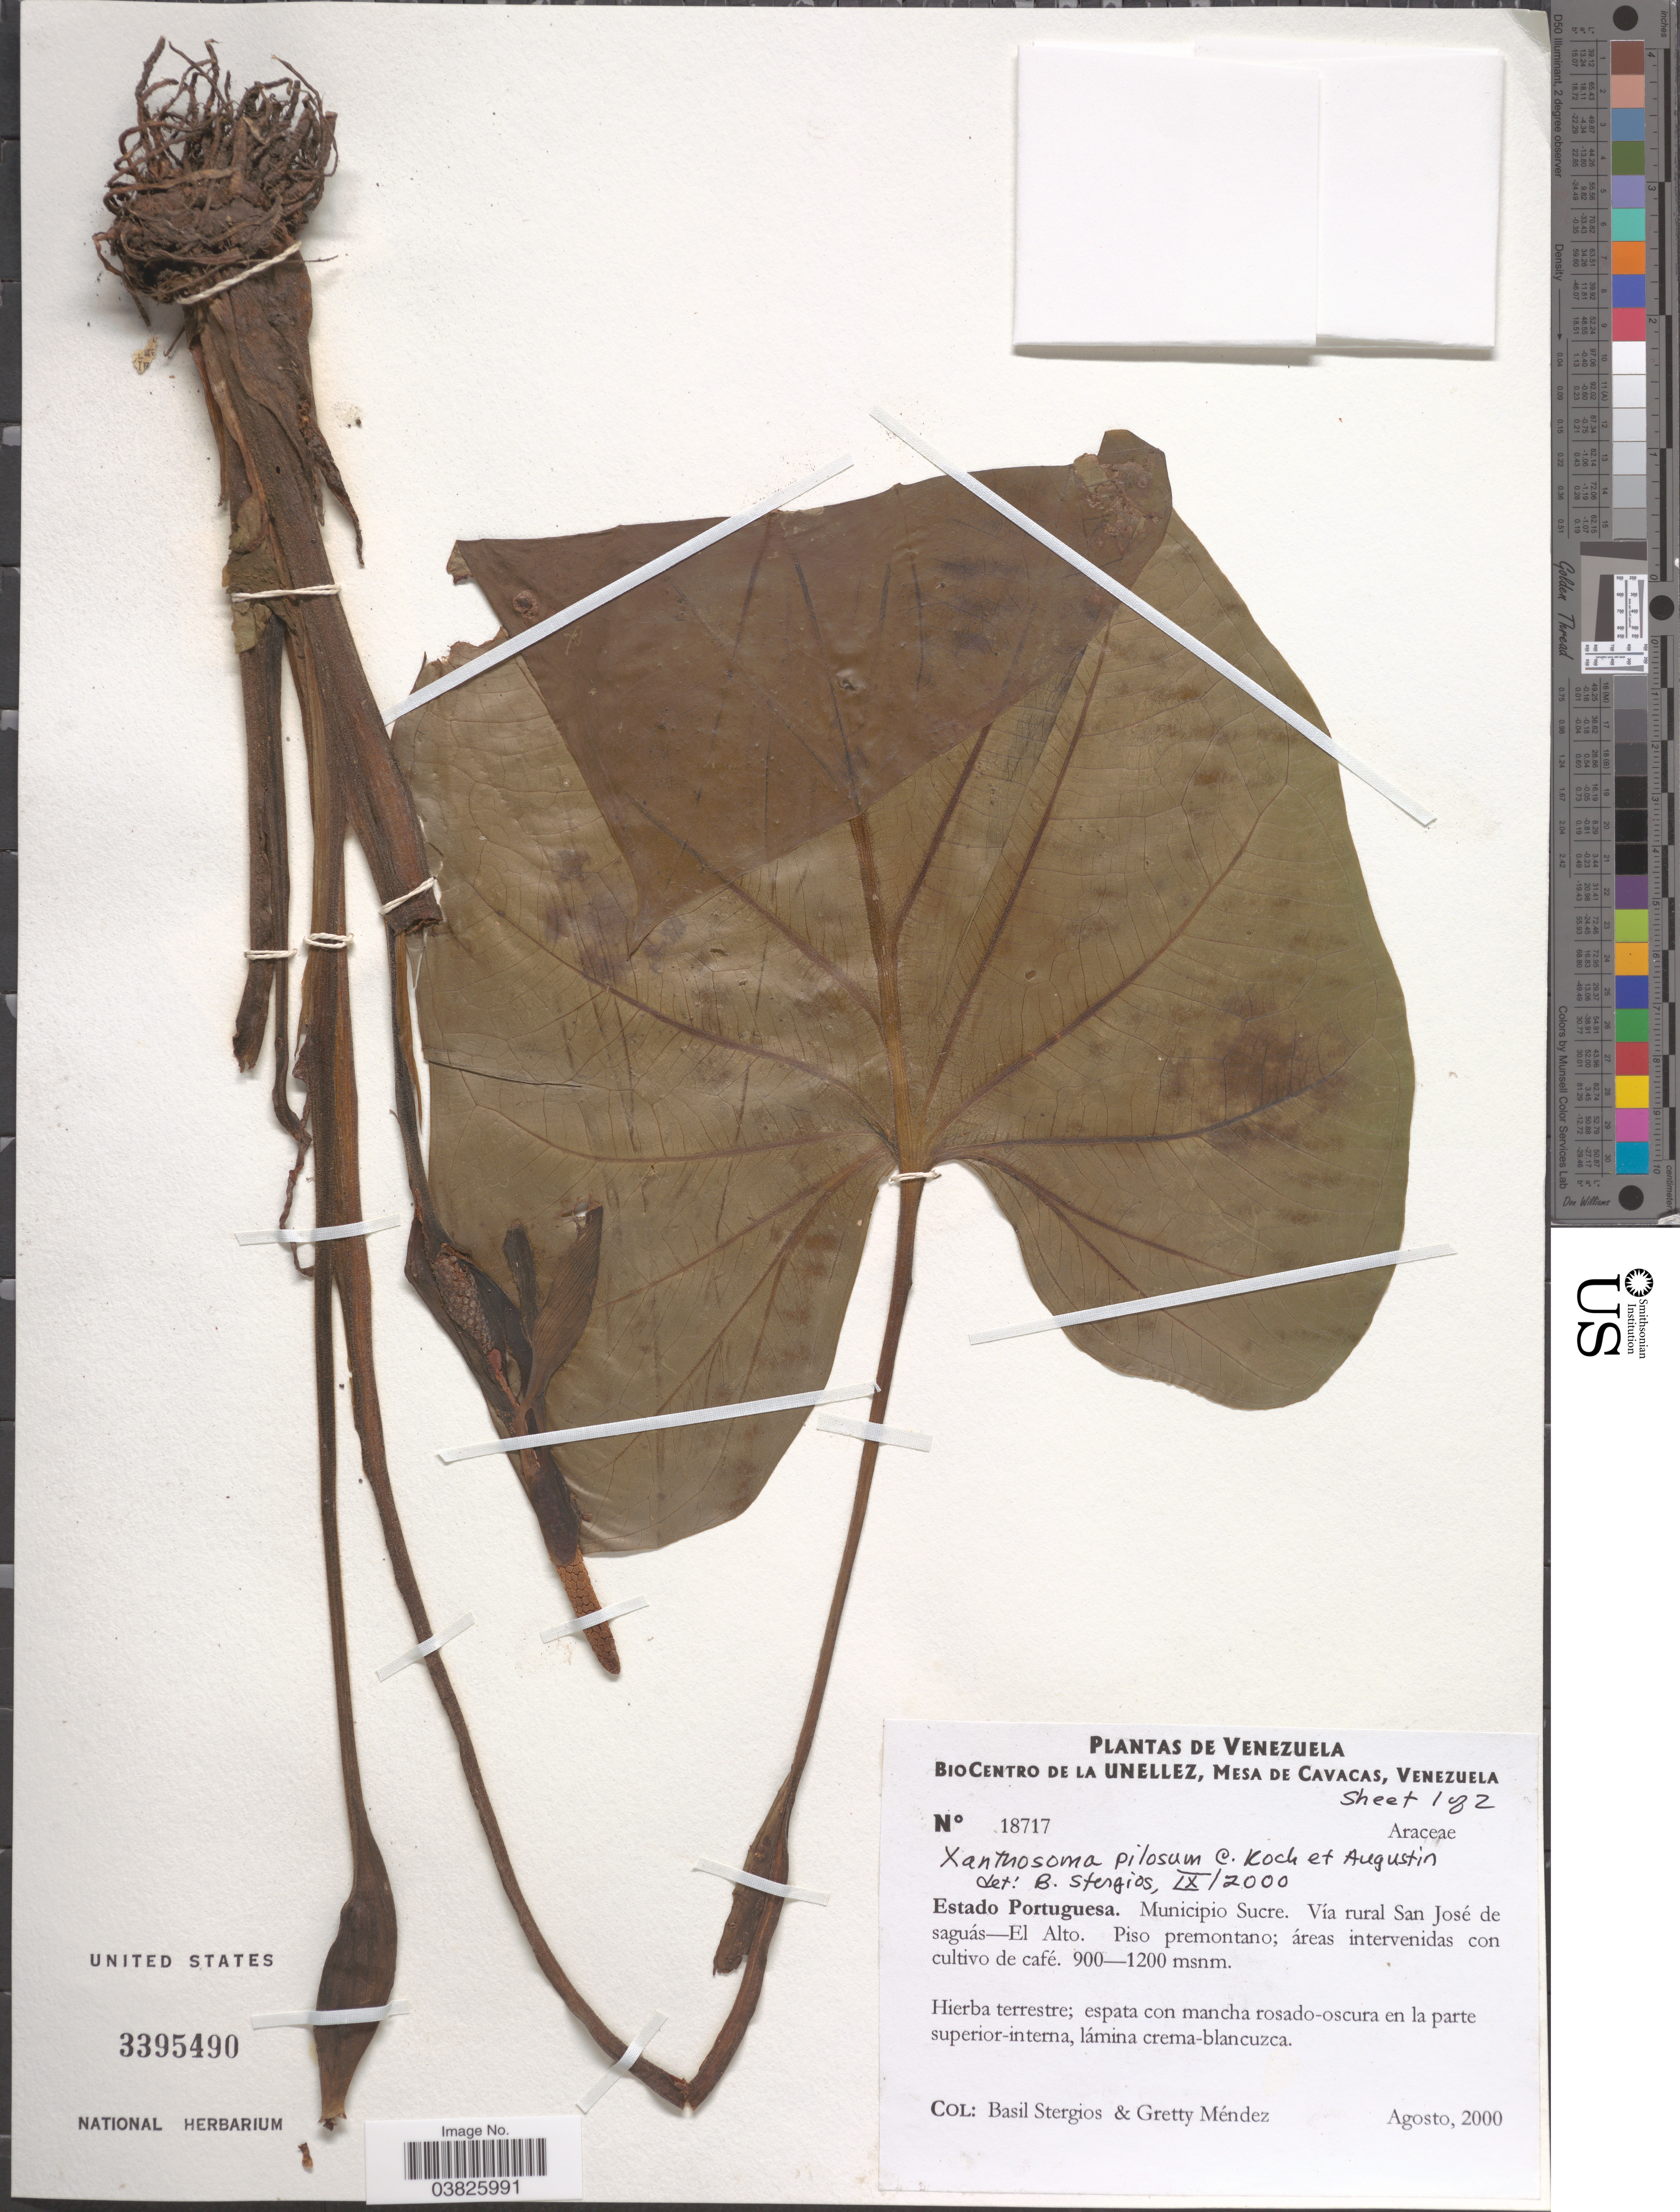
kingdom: Plantae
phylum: Tracheophyta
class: Liliopsida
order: Alismatales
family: Araceae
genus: Xanthosoma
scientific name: Xanthosoma pilosum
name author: K. Koch & Augustin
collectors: B. G. Stergios & G. Méndez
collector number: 18717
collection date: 2000-08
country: Venezuela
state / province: Portuguesa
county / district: Sucre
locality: Vía rural San José de Saguás-El Alto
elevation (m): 900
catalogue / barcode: US 3395490